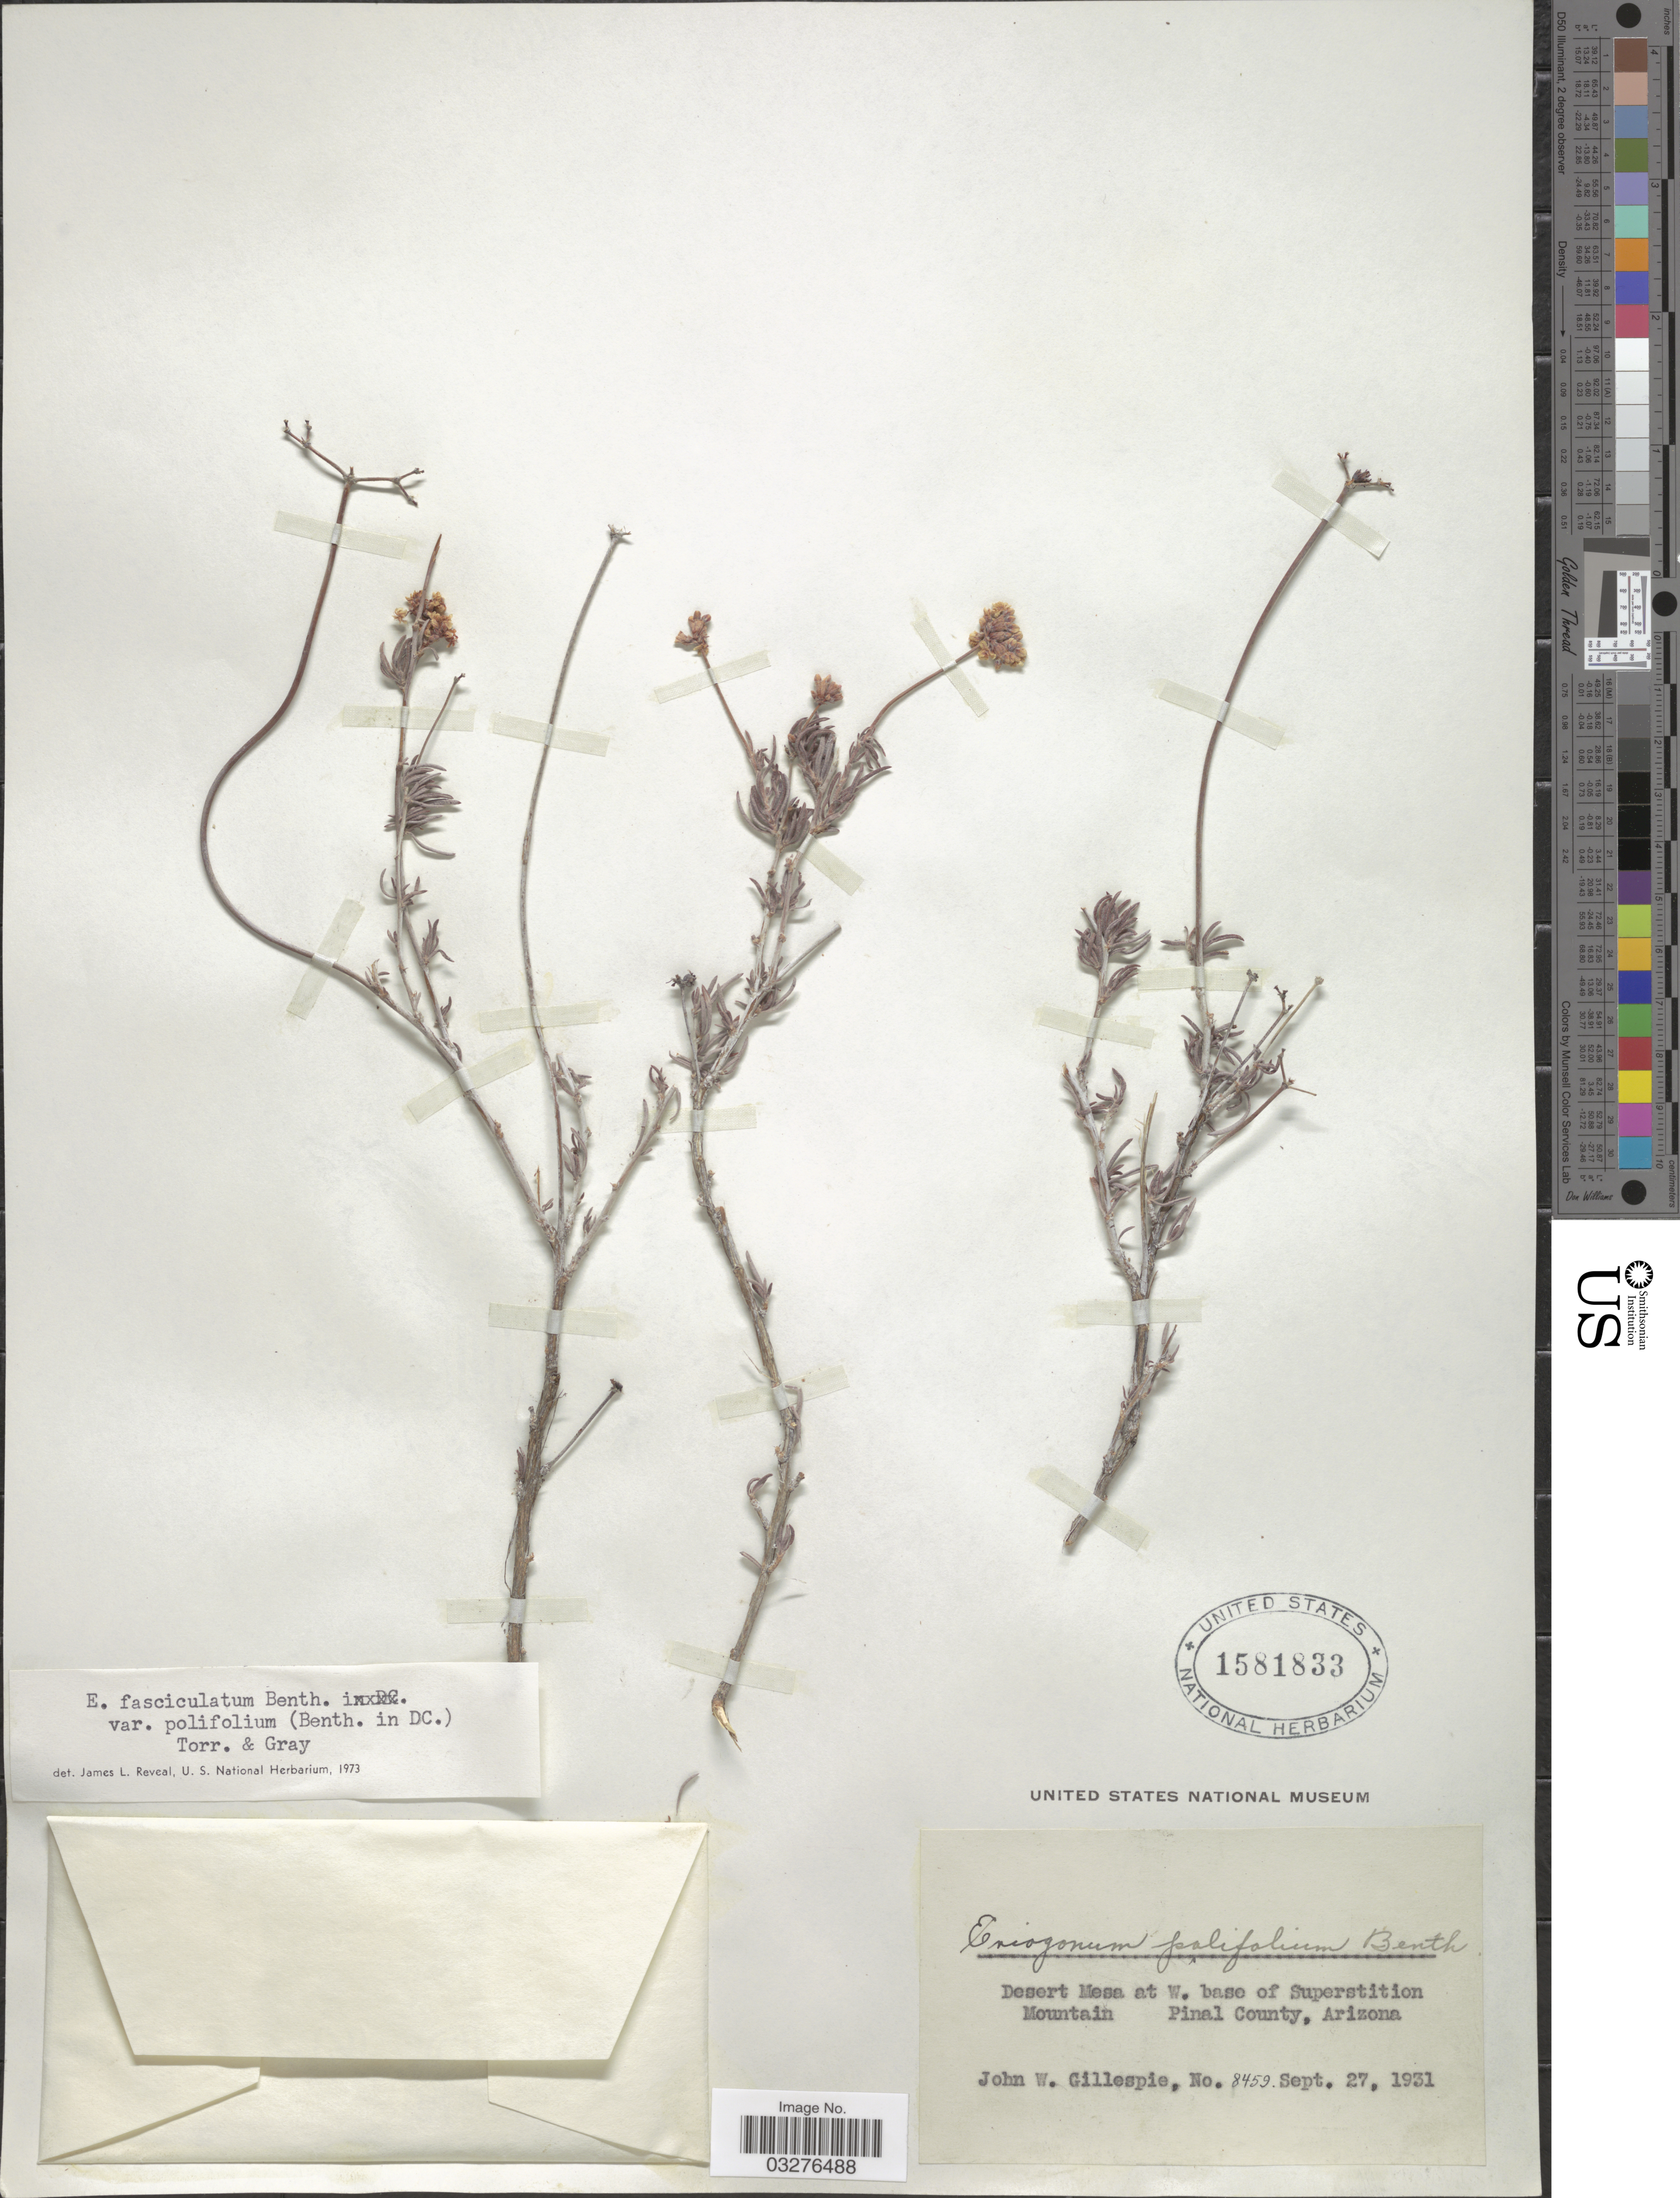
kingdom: Plantae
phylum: Tracheophyta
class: Magnoliopsida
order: Caryophyllales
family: Polygonaceae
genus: Eriogonum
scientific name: Eriogonum fasciculatum var. polifolium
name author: (Benth.) Torr. & A. Gray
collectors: J. W. Gillespie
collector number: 8459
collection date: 1931-09-27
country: United States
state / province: Arizona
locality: Desert Mesa at W. base of Superstition Mountain, Pinal County.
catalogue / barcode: US 1581833